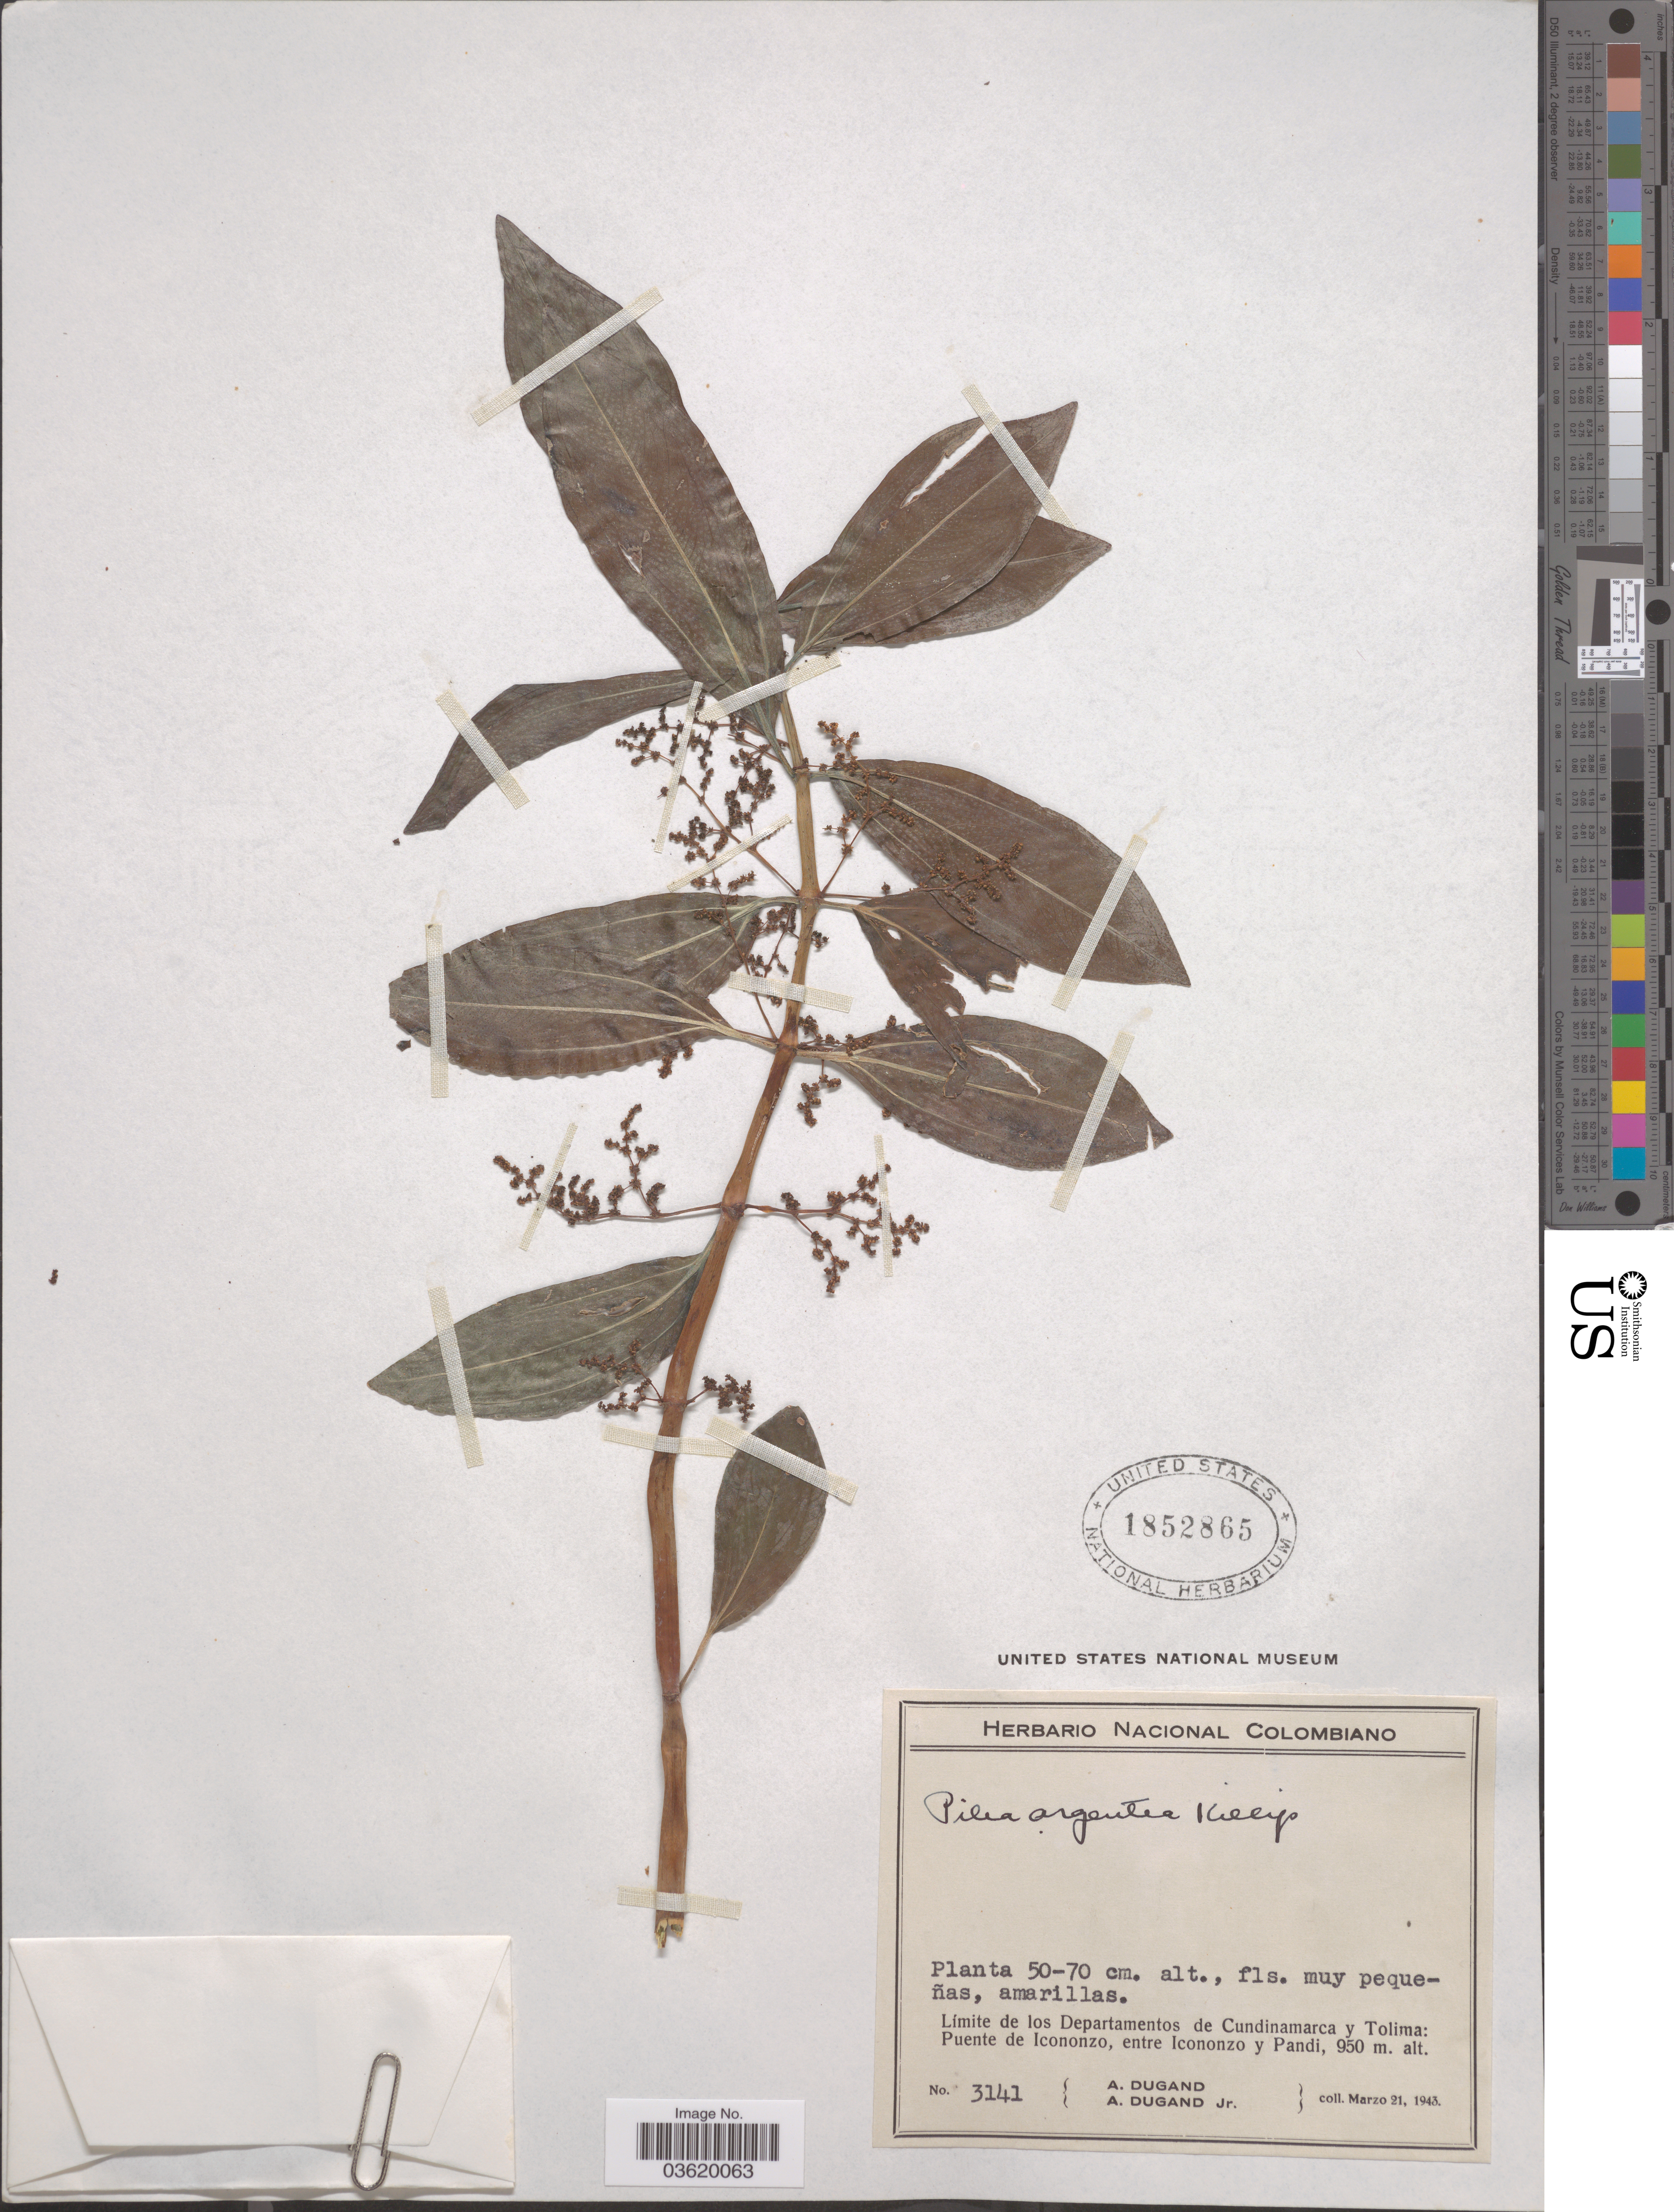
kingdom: Plantae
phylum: Tracheophyta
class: Magnoliopsida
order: Rosales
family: Urticaceae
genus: Pilea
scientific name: Pilea argentea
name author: Killip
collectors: A. Dugand & A. Dugand Jr.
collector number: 3141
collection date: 1943-03-21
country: Colombia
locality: Límite de los Departamentos de Cundinamarca y tolima: Puente de Icononzo, entre Icononzo y Pandi.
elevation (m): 950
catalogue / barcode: US 1852865